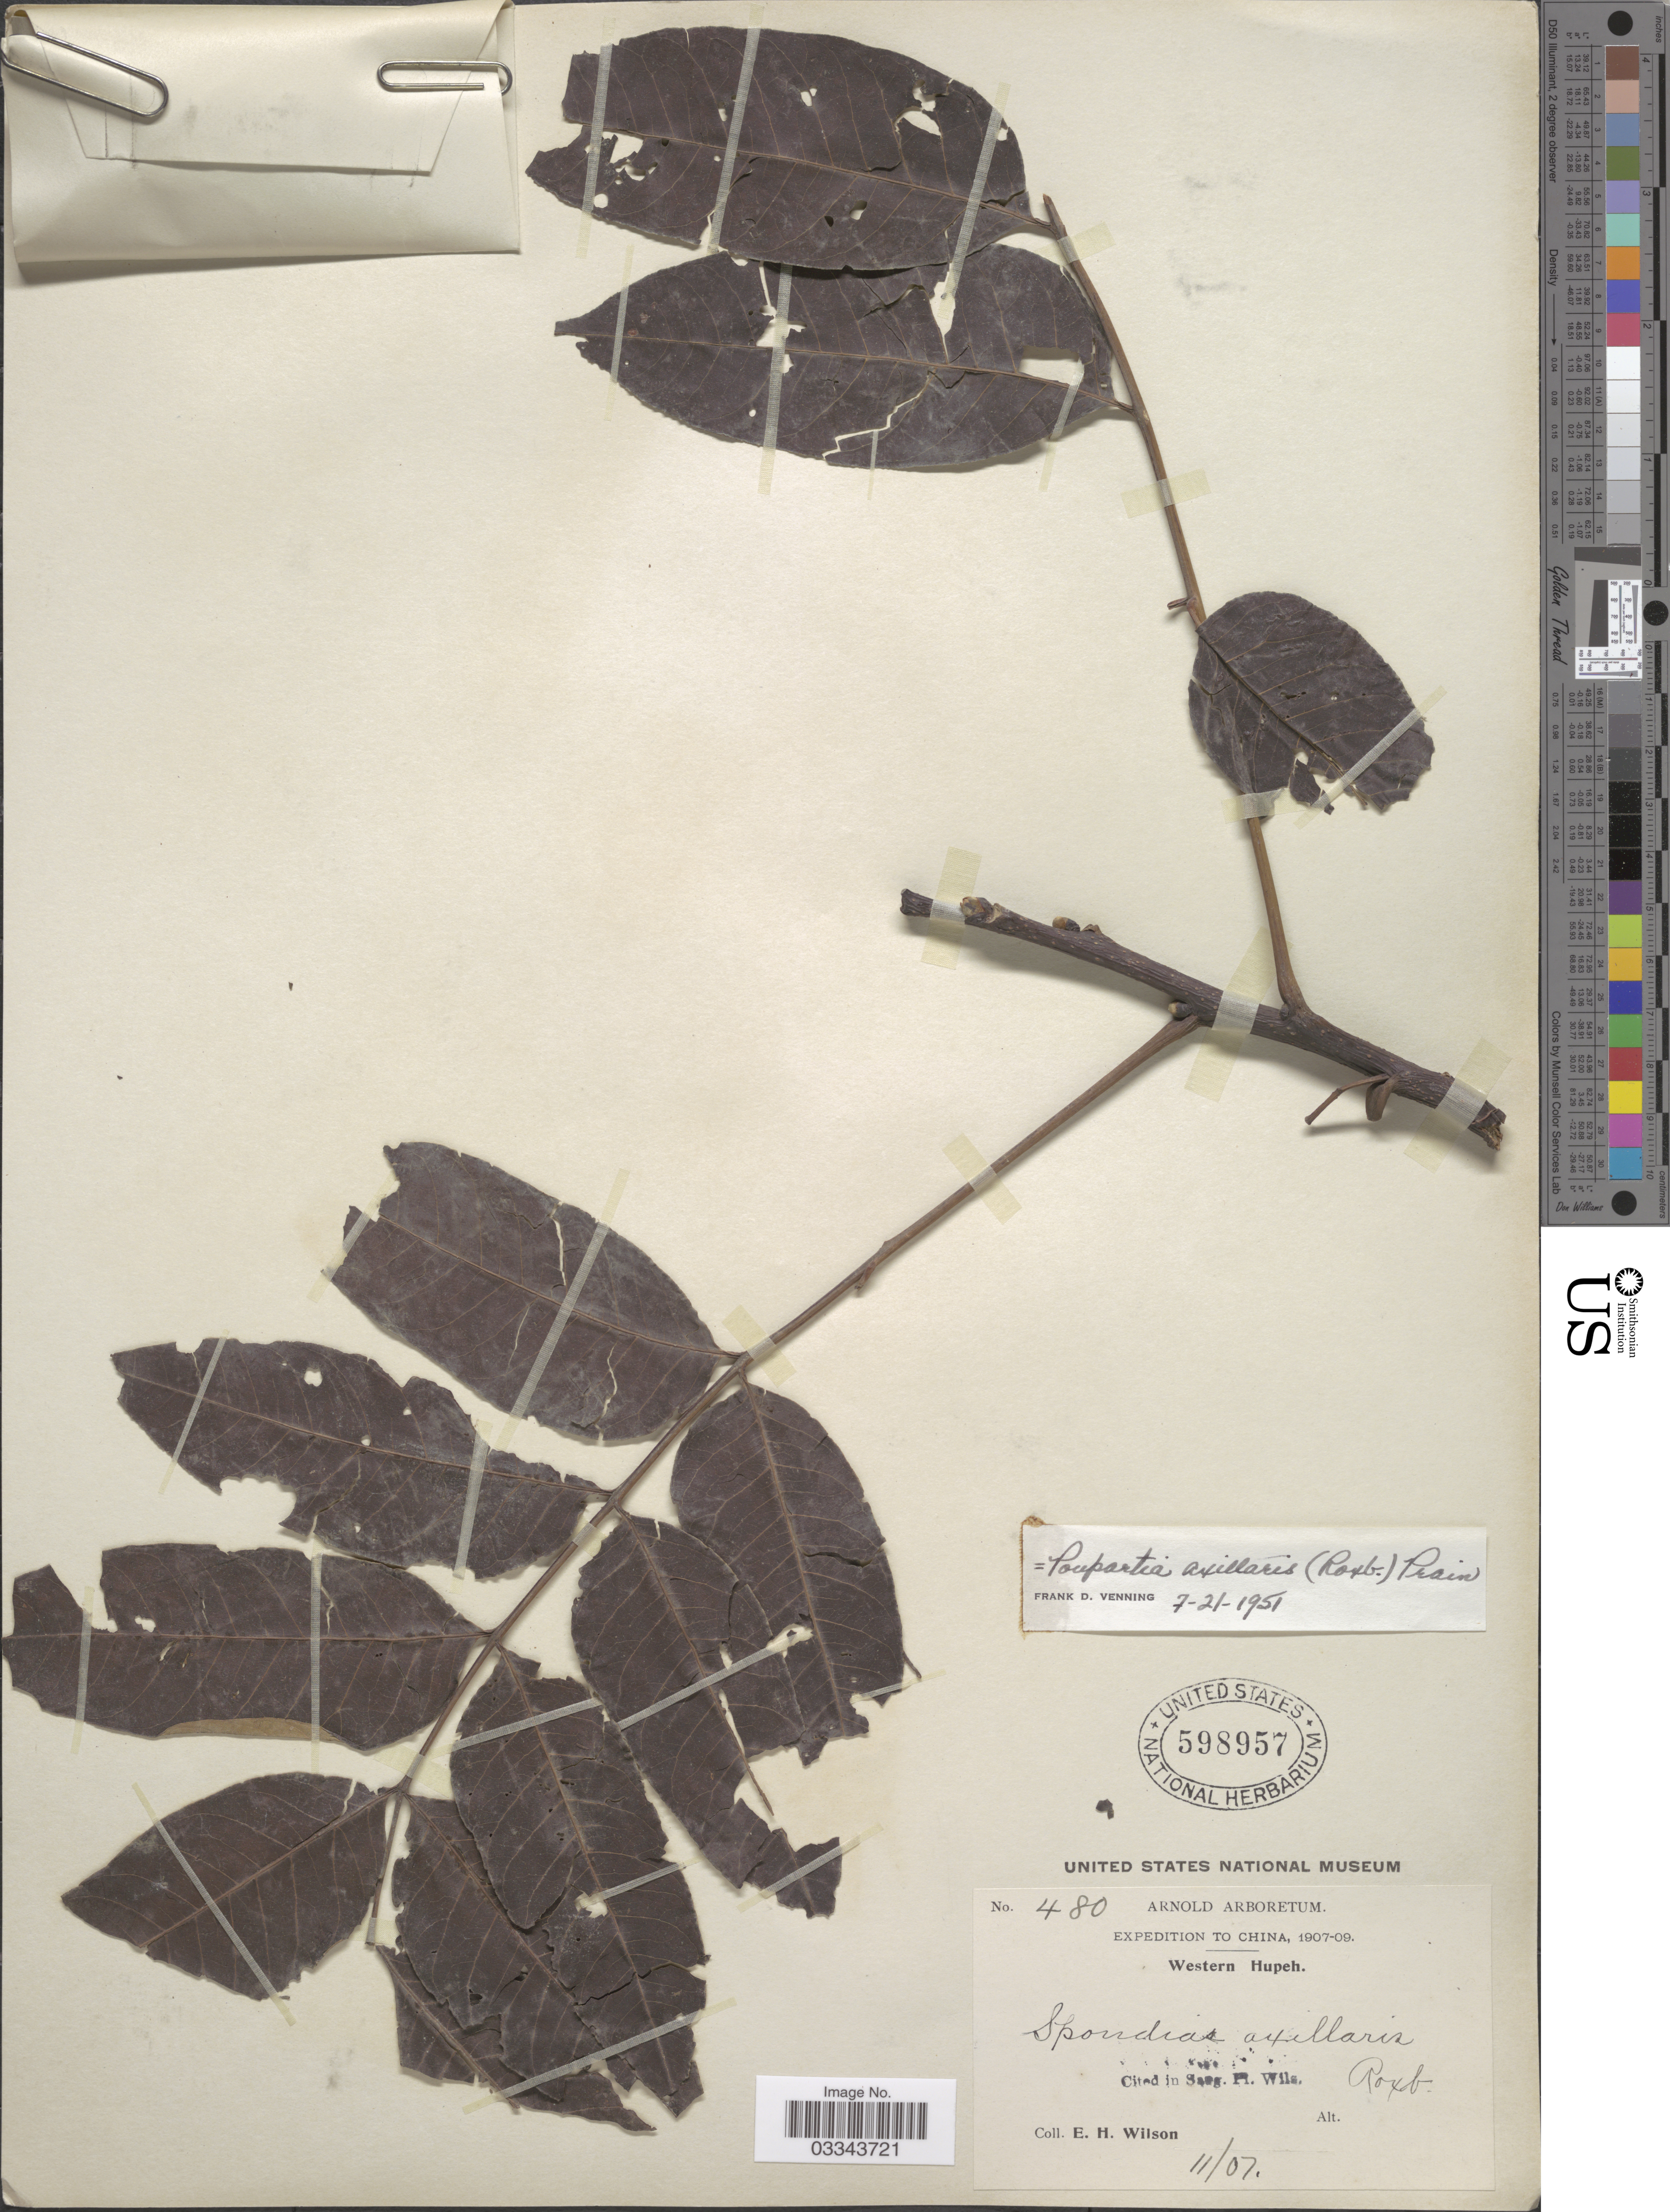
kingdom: Plantae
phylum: Tracheophyta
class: Magnoliopsida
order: Sapindales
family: Anacardiaceae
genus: Choerospondias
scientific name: Choerospondias axillaris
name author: (Roxb.) B.L. Burtt & A.W. Hill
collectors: E. Wilson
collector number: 480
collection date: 1907-11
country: China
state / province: Hubei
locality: Western Hupeh.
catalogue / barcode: US 598957